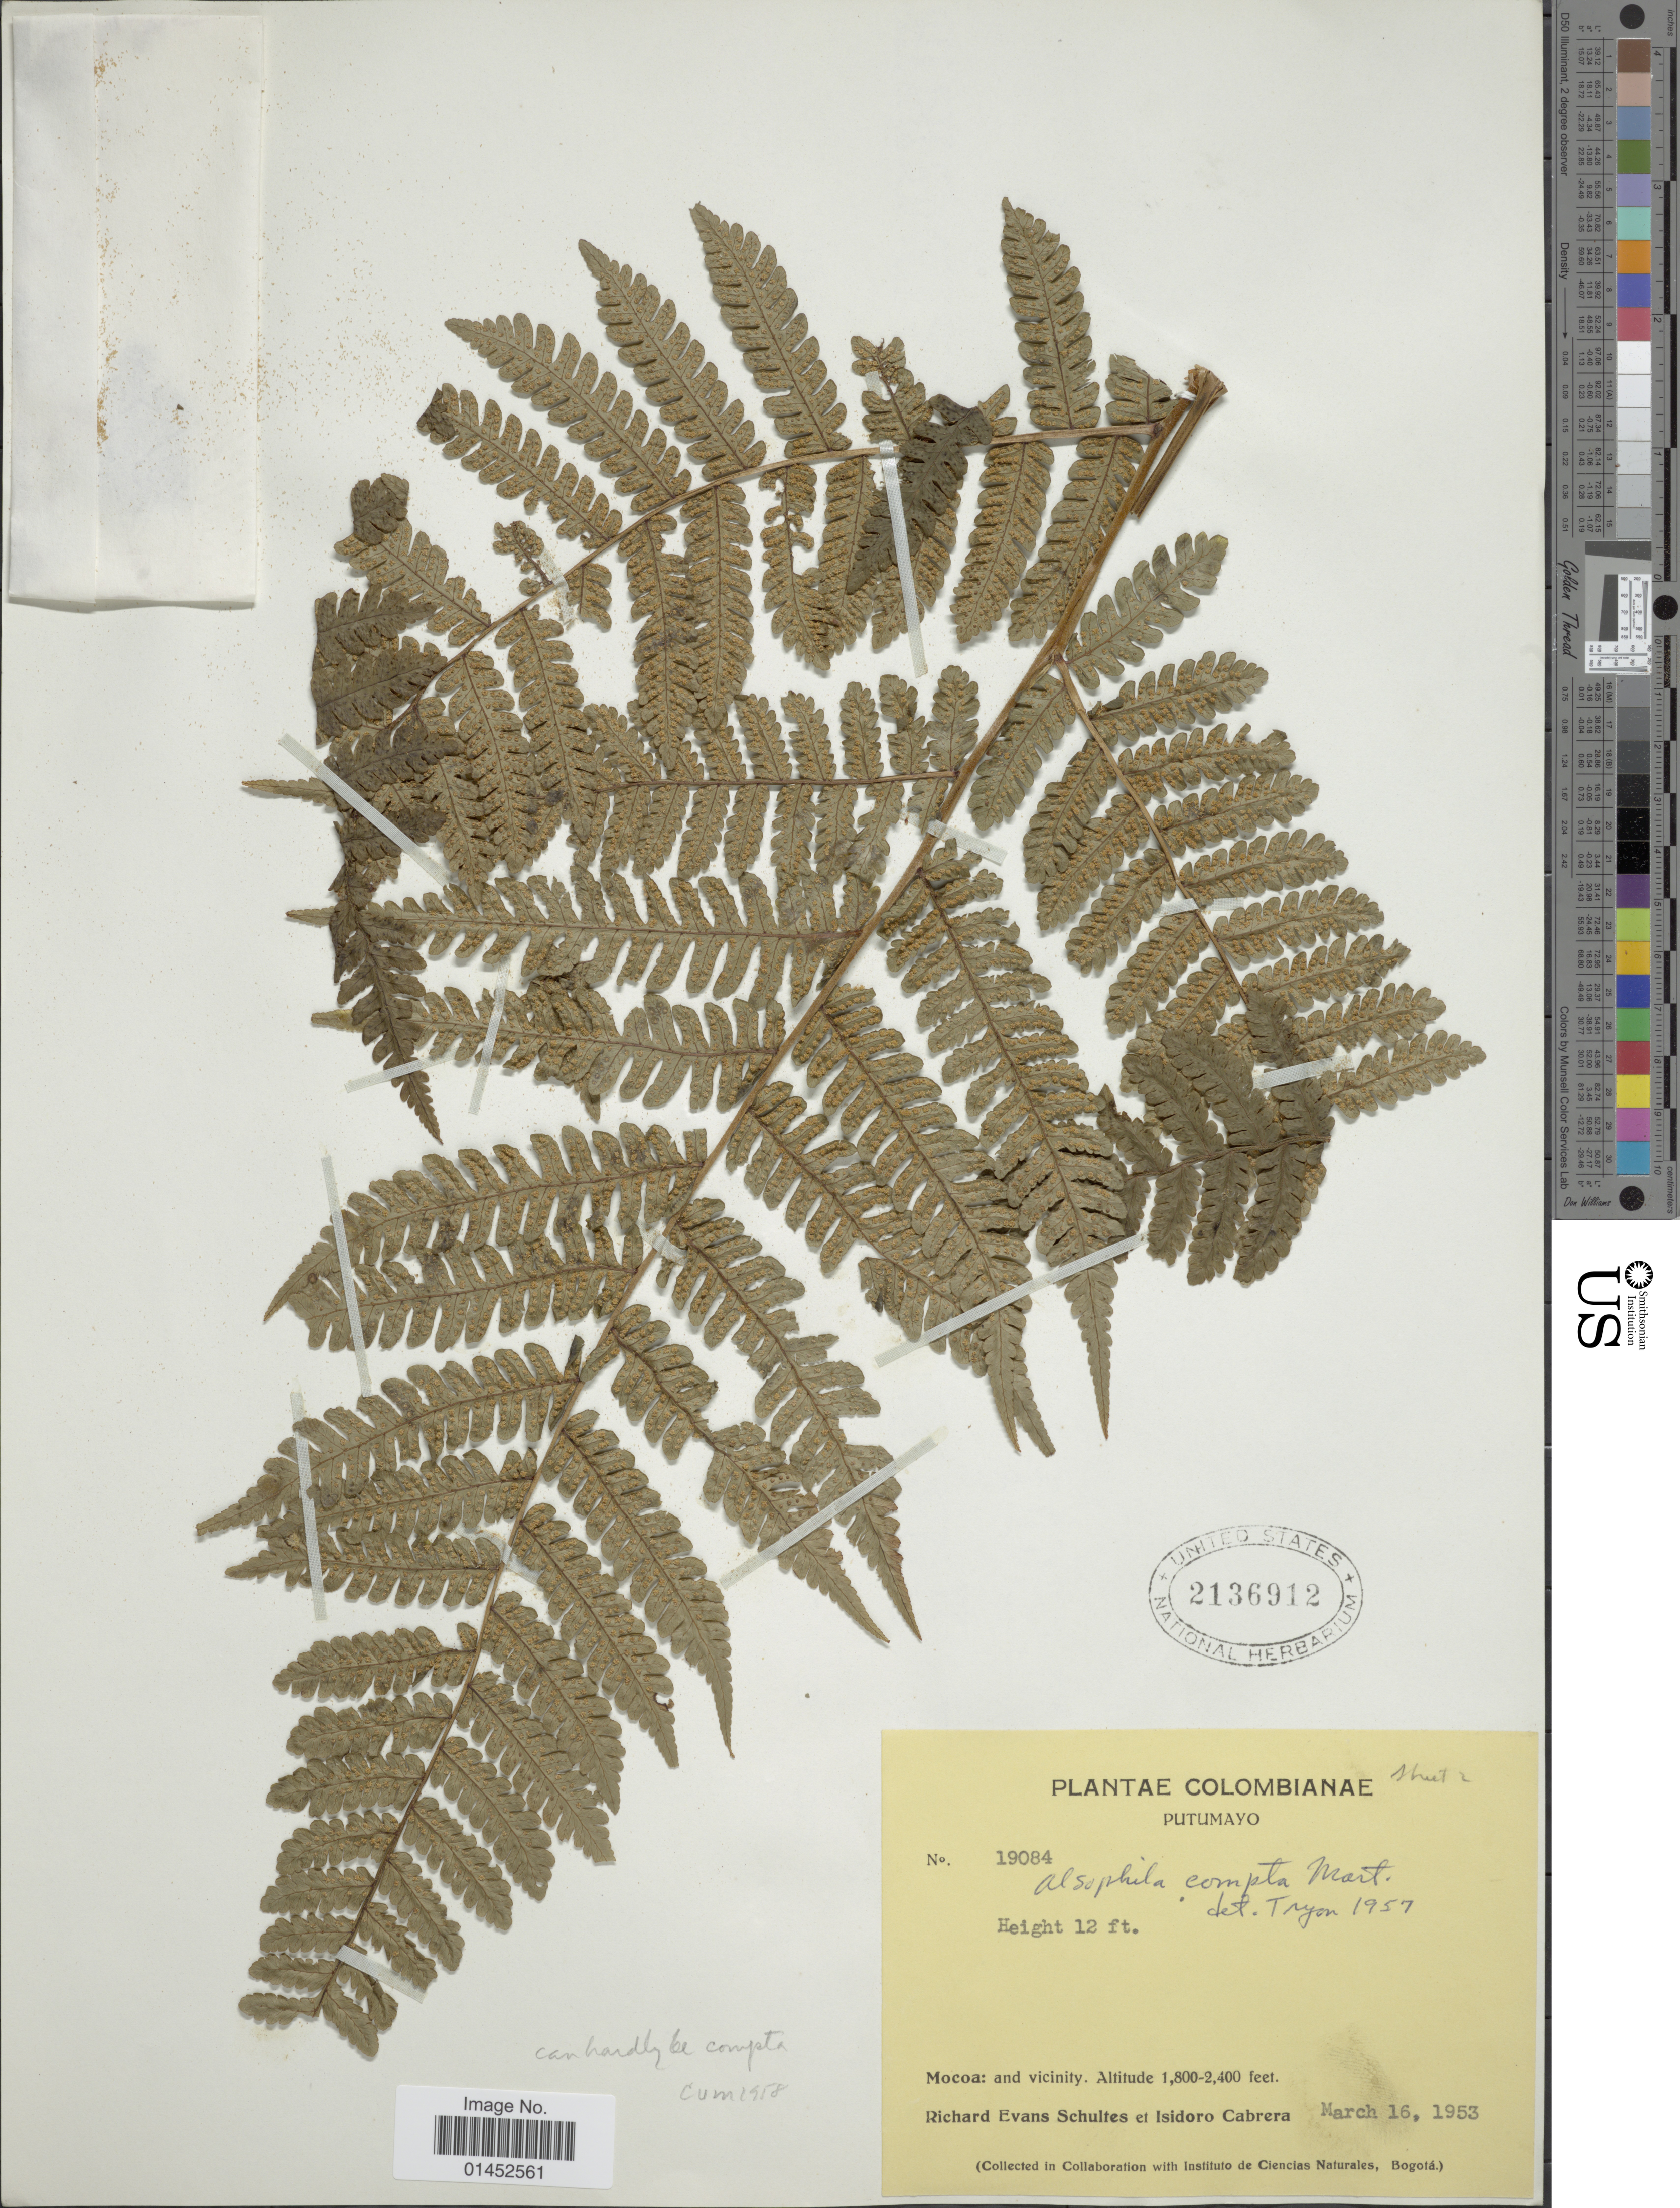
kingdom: Plantae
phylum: Tracheophyta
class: Polypodiopsida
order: Cyatheales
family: Cyatheaceae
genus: Cyathea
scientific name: Cyathea pungens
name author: (Willd.) Domin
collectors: R. E. Schultes & I. Cabrera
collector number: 19084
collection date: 1953-03-16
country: Colombia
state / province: Putumayo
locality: Mocoa: and vicinity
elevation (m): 549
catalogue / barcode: US 2136912